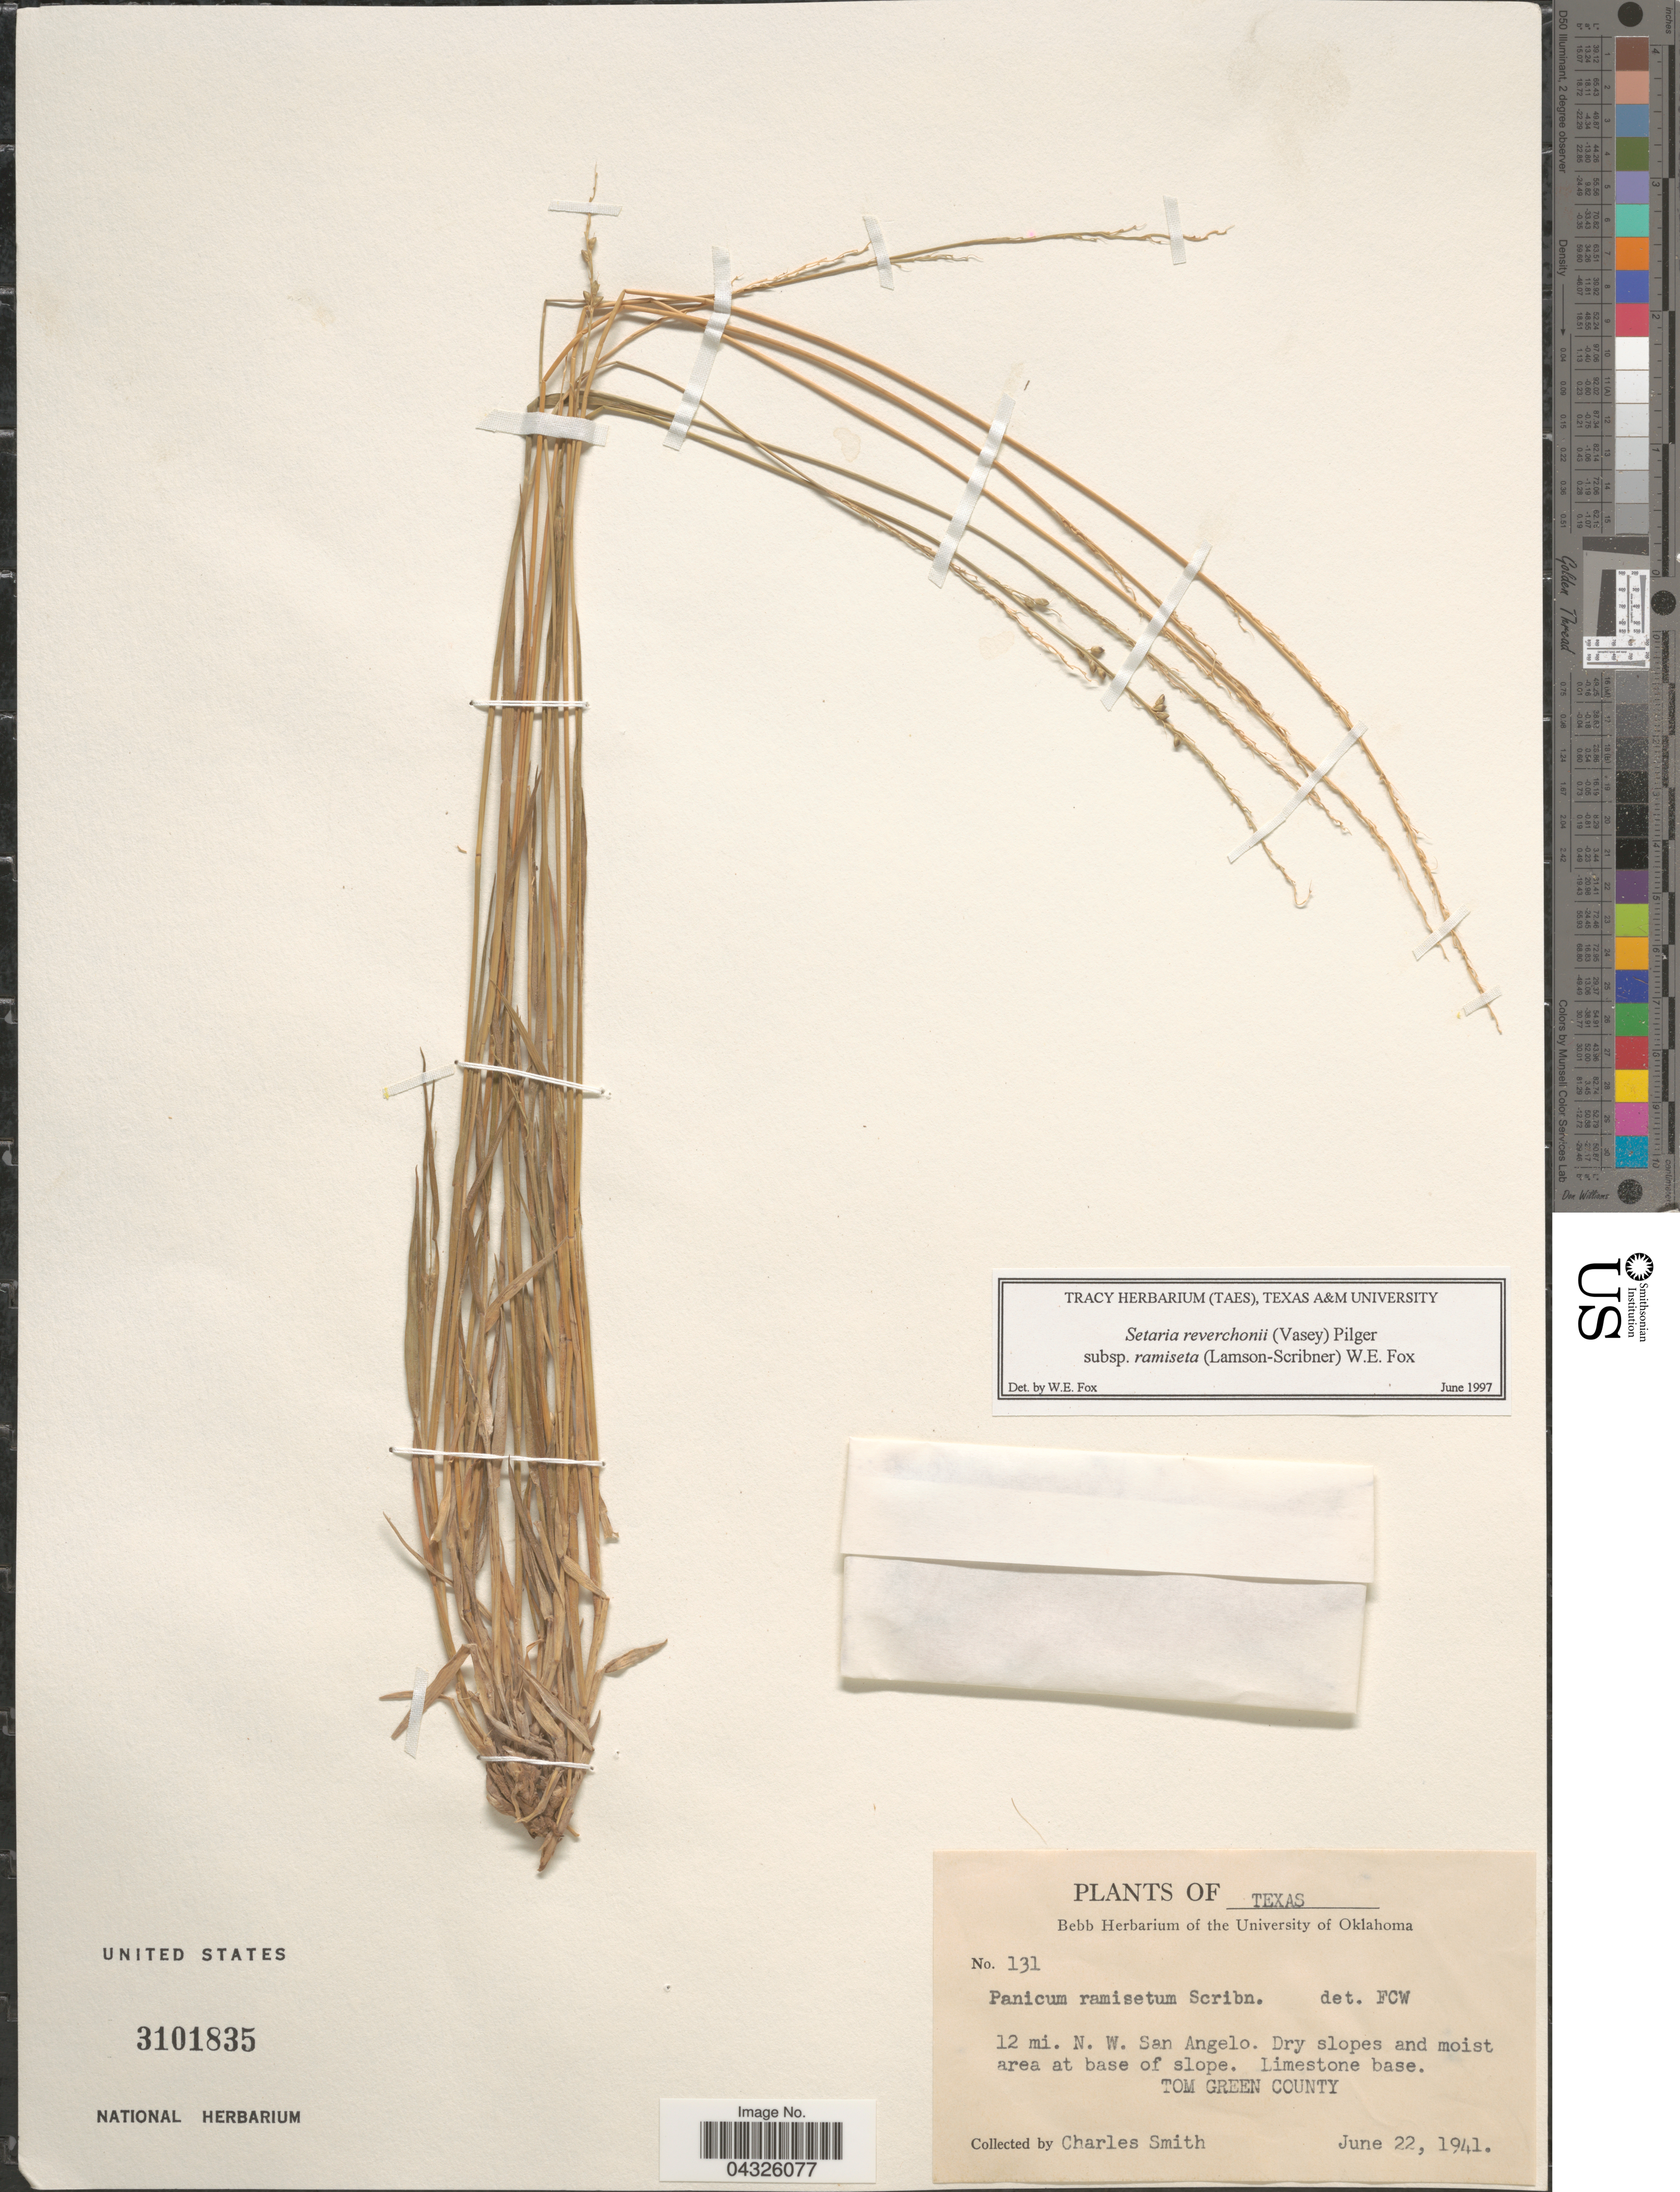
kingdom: Plantae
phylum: Tracheophyta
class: Liliopsida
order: Poales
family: Poaceae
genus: Setaria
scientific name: Setaria reverchonii subsp. ramiseta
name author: (Scribn.) W.E. Fox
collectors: C. Smith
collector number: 131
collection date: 1941-06-22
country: United States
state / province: Texas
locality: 12 mi. N.W. San Angelo. Limestone base. Tom Green County.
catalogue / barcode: US 3101835